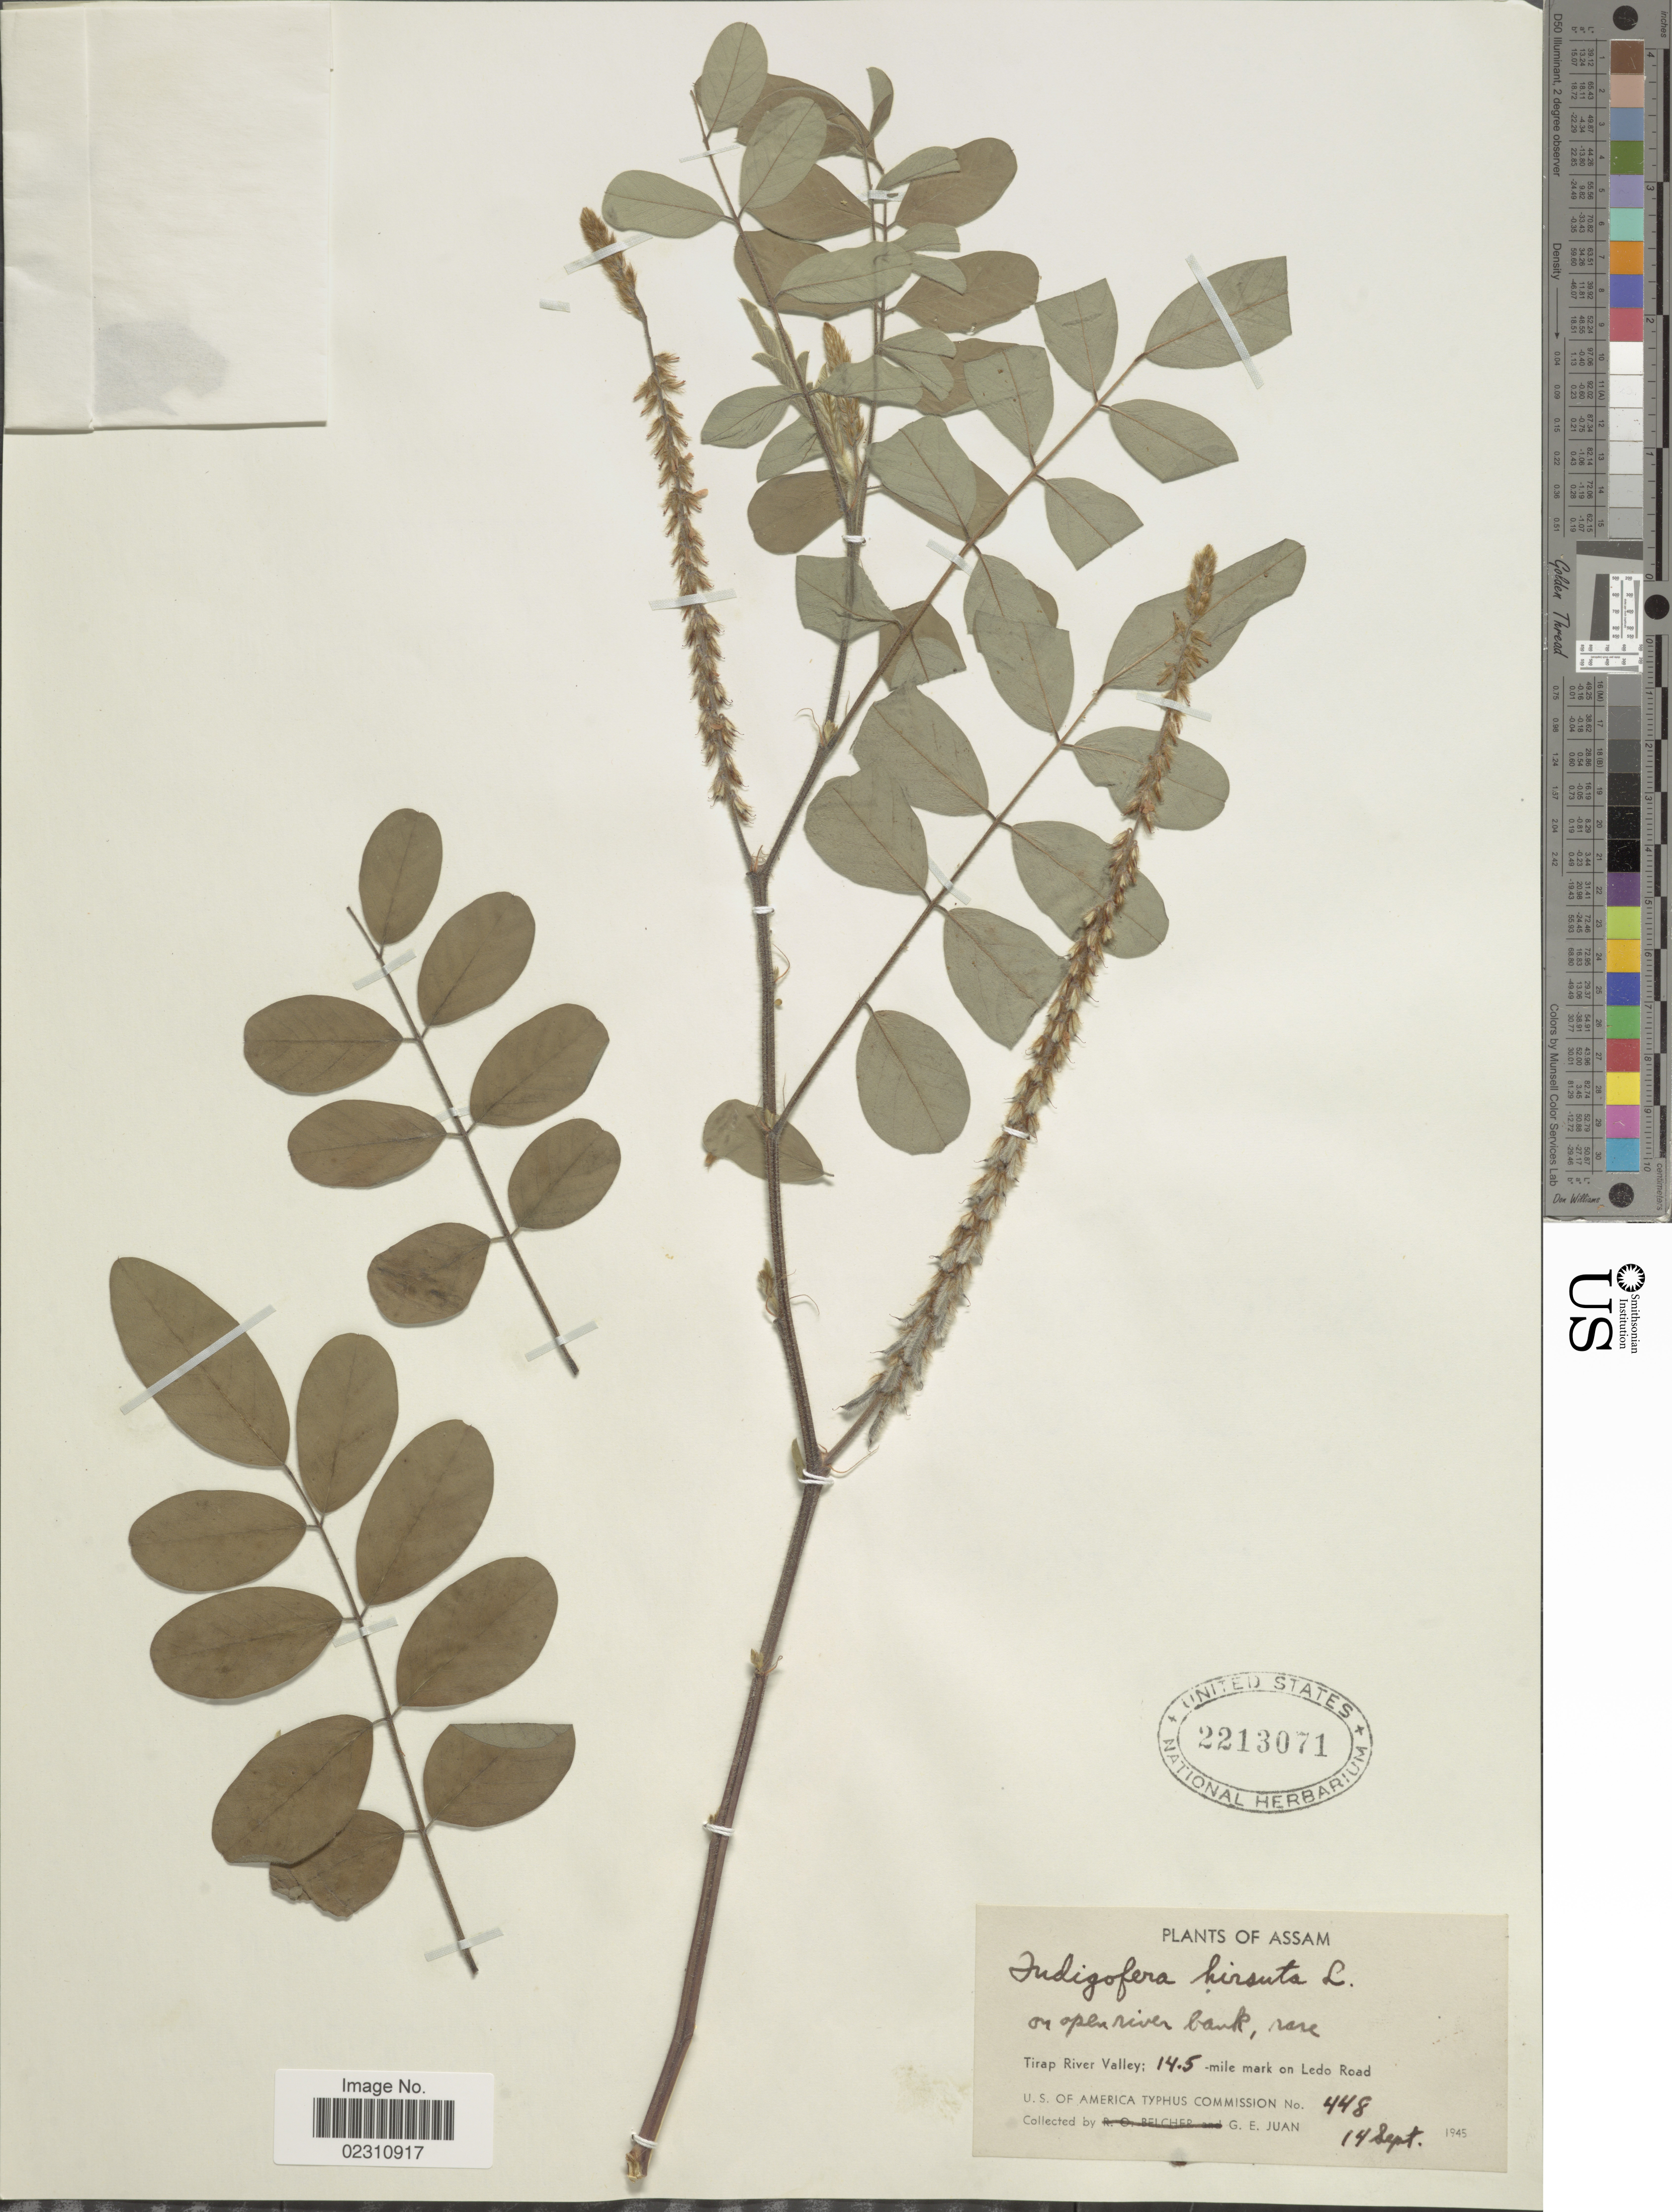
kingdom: Plantae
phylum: Tracheophyta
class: Magnoliopsida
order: Fabales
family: Fabaceae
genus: Indigofera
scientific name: Indigofera hirsuta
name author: L.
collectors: G. Juan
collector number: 448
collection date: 1945-09-14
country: India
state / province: Assam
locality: Assam, Tirap River Valley: 14.5 miles mark on Ledo Road.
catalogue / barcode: US 2213071